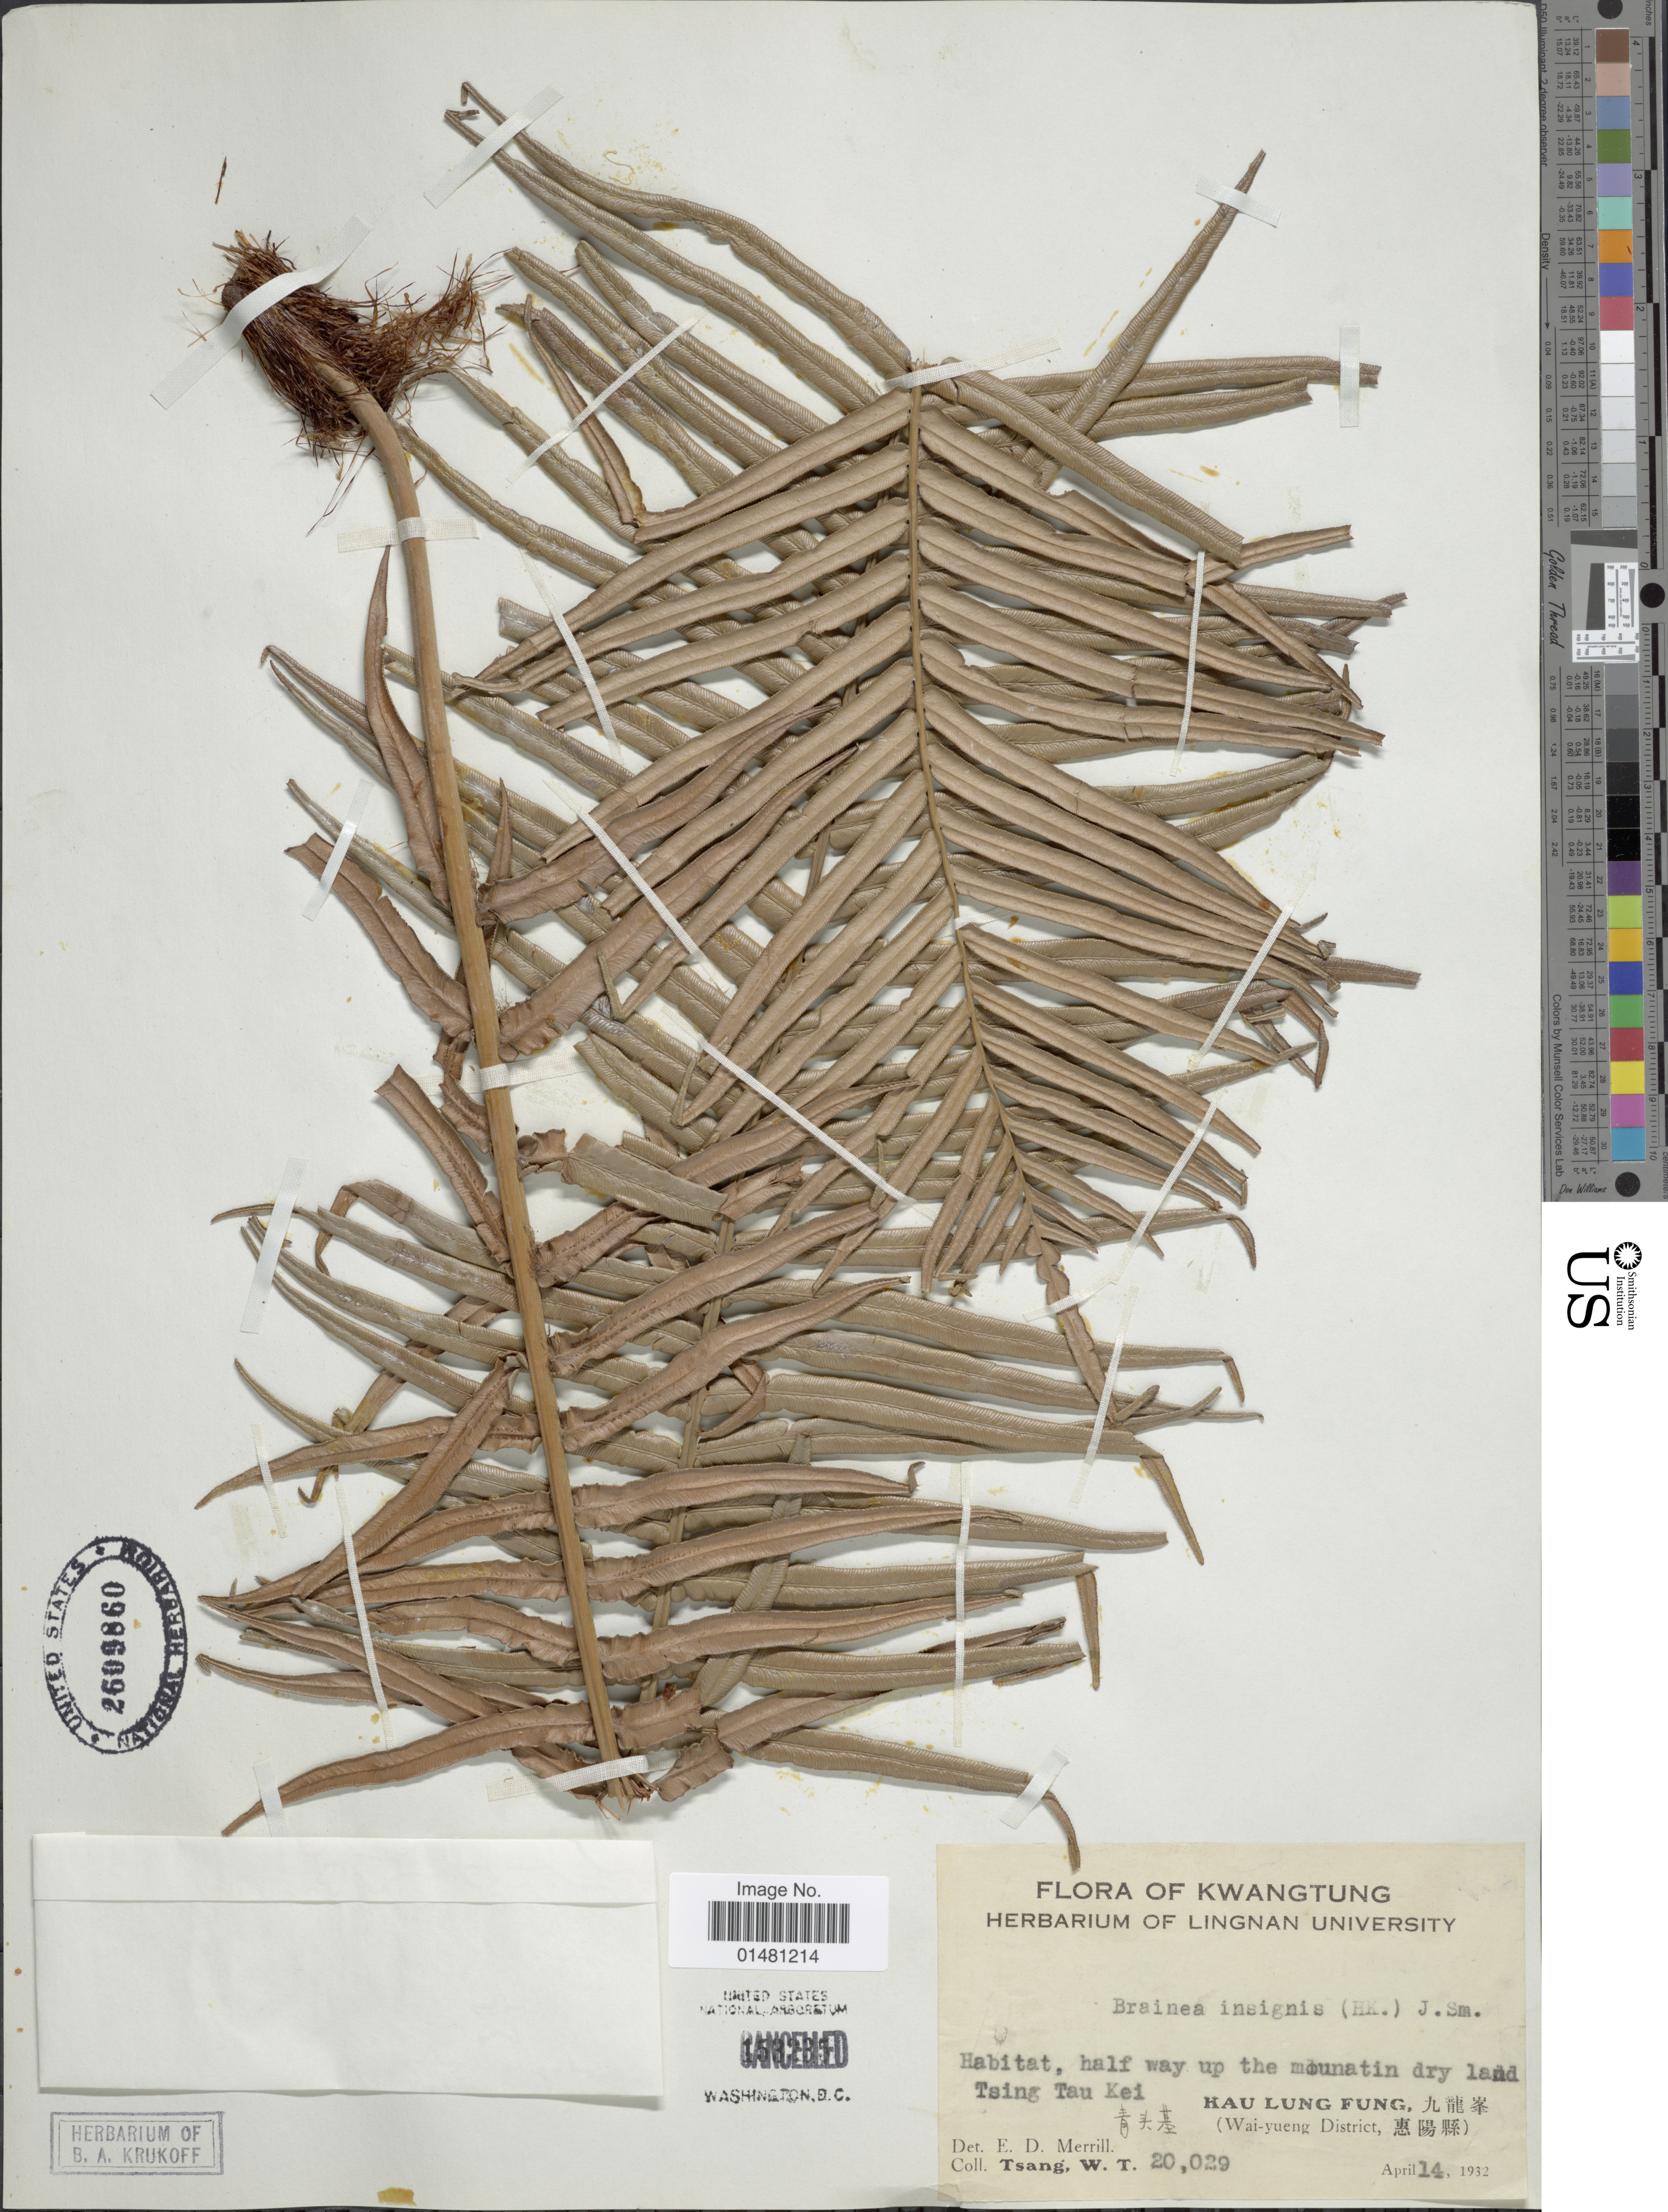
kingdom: Plantae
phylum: Tracheophyta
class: Polypodiopsida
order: Polypodiales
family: Pteridaceae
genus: Pteris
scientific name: Pteris vittata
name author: L.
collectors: W. T. Tsang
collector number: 20029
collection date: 1932-04-14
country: China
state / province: Guangdong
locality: Kwangtung, Tsing Tau kei, Kau Lung Fung X, (Wai-yueng District, X)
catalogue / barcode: US 2609860